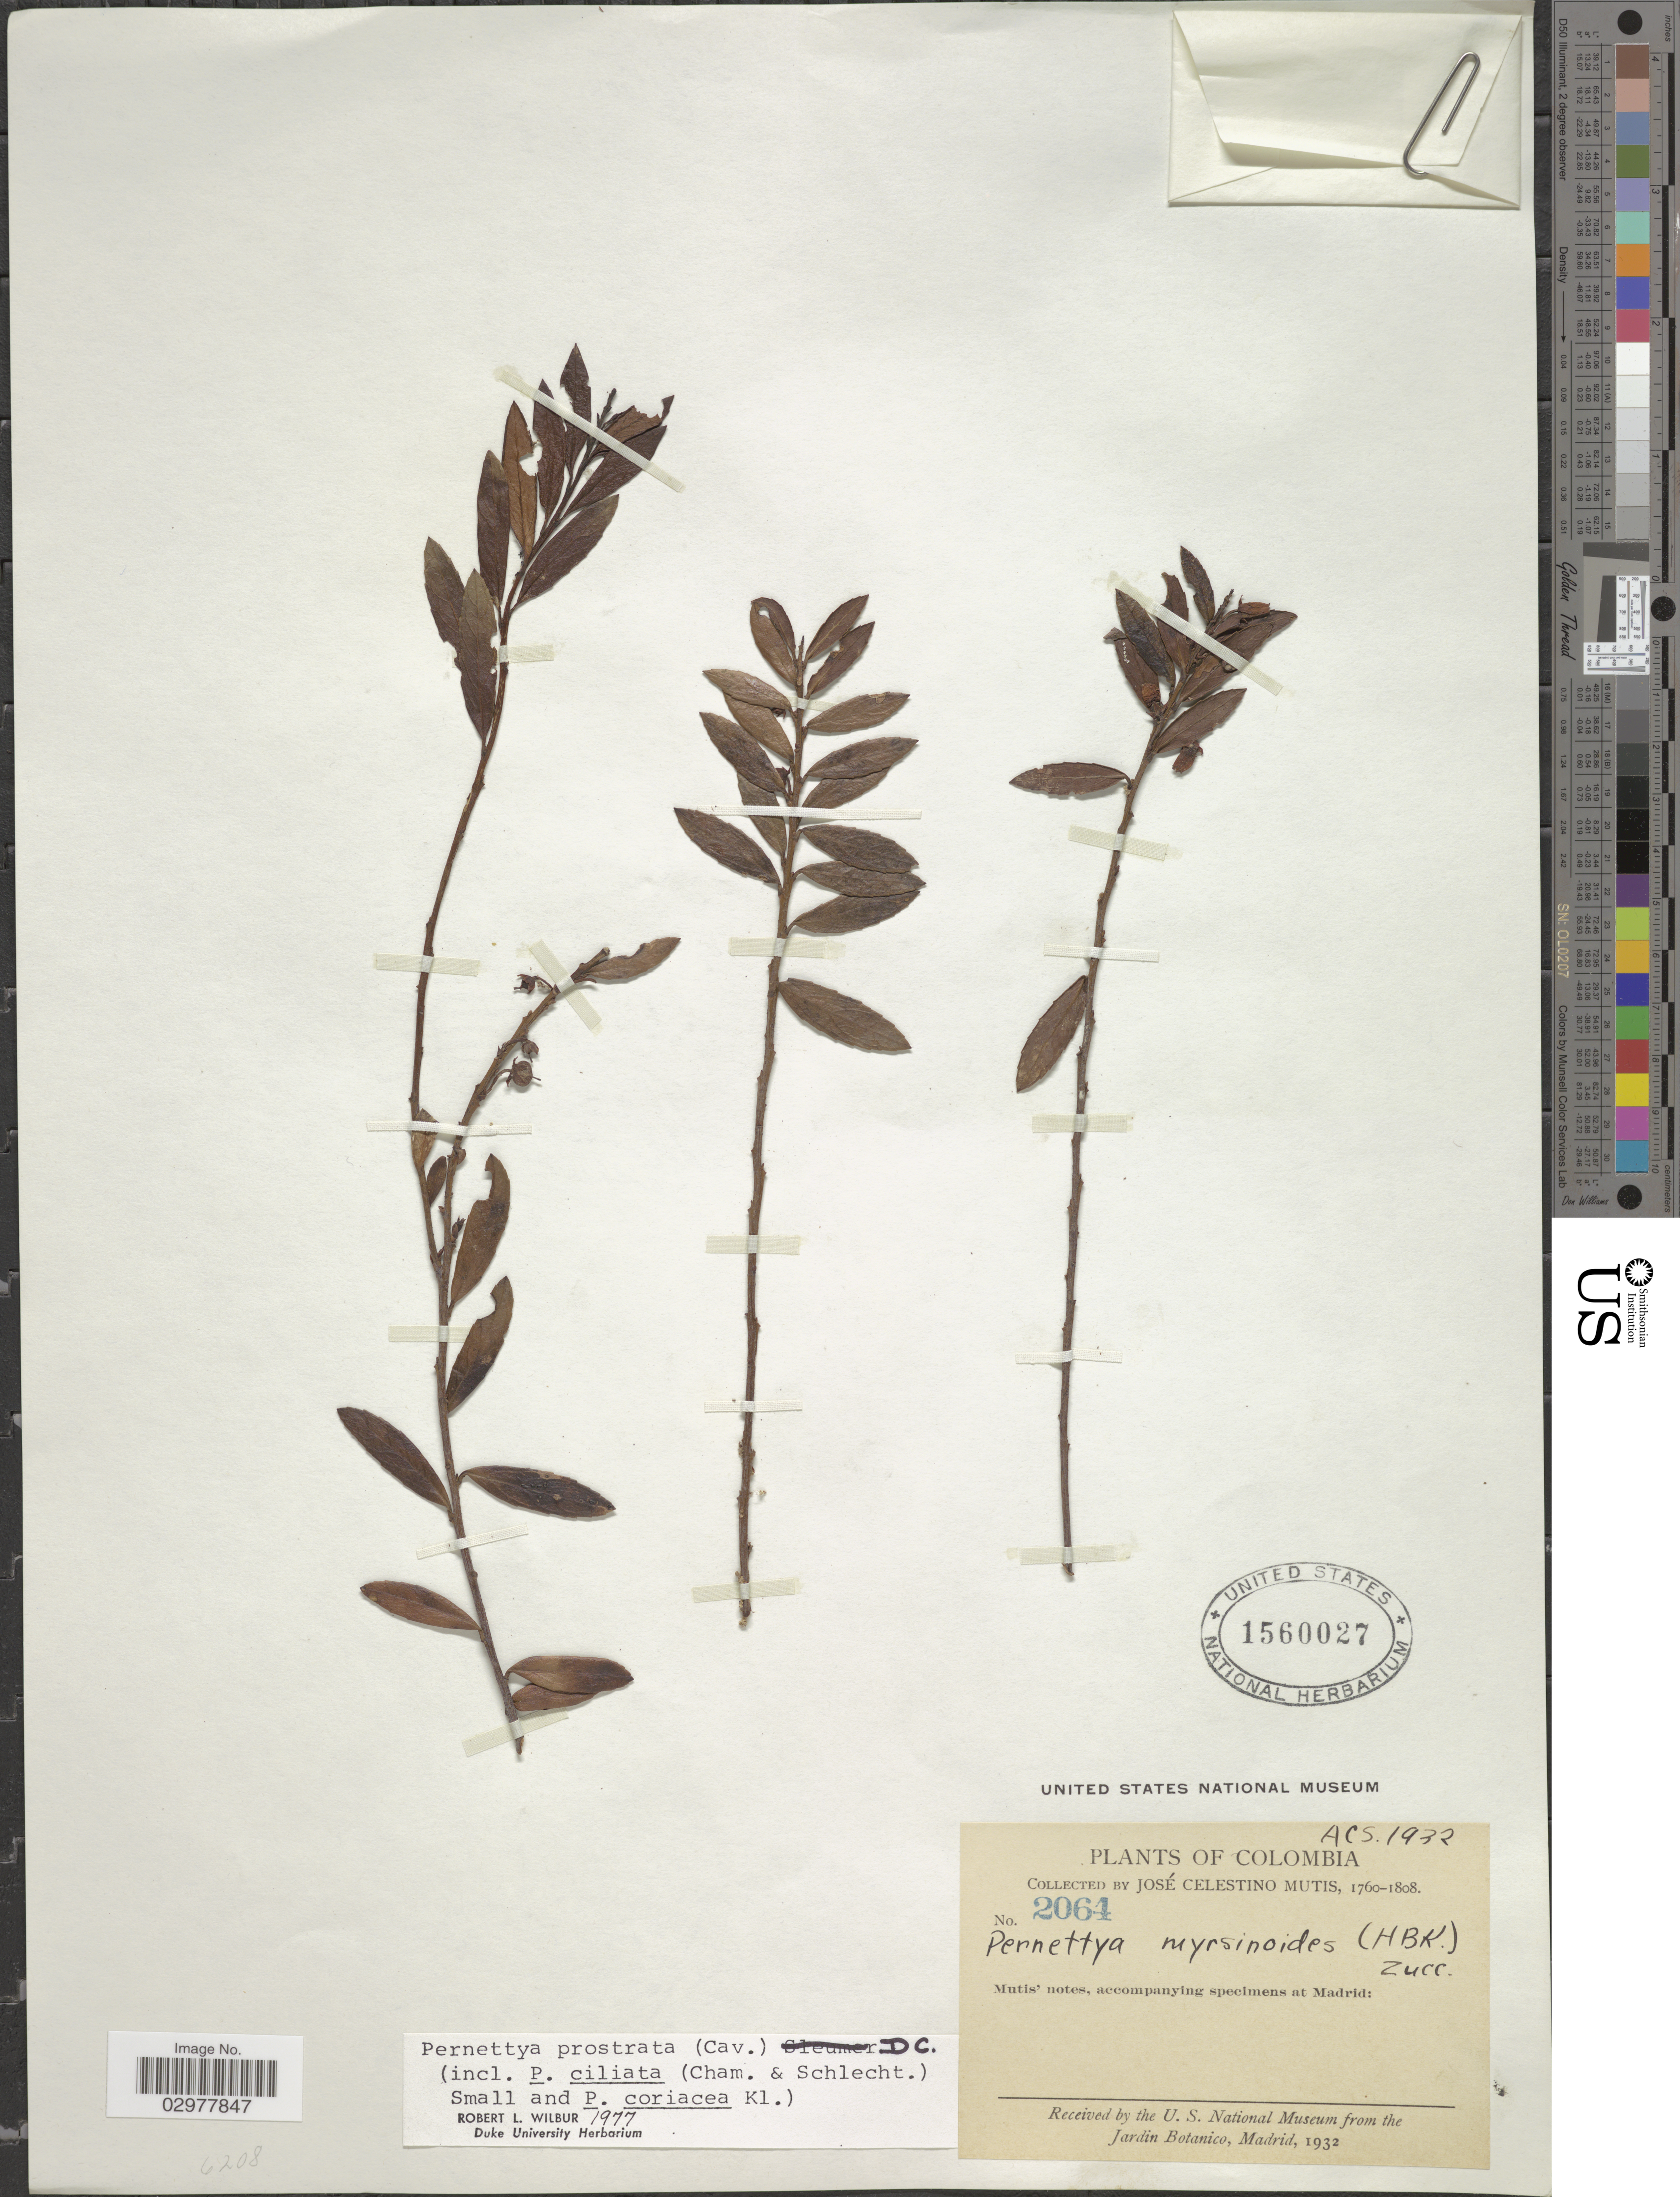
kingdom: Plantae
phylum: Tracheophyta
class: Magnoliopsida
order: Ericales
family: Ericaceae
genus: Pernettya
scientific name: Pernettya prostrata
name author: (Cav.) DC.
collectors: J. C. B. Mutis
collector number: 2064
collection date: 1760/1808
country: Colombia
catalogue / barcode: US 1560027